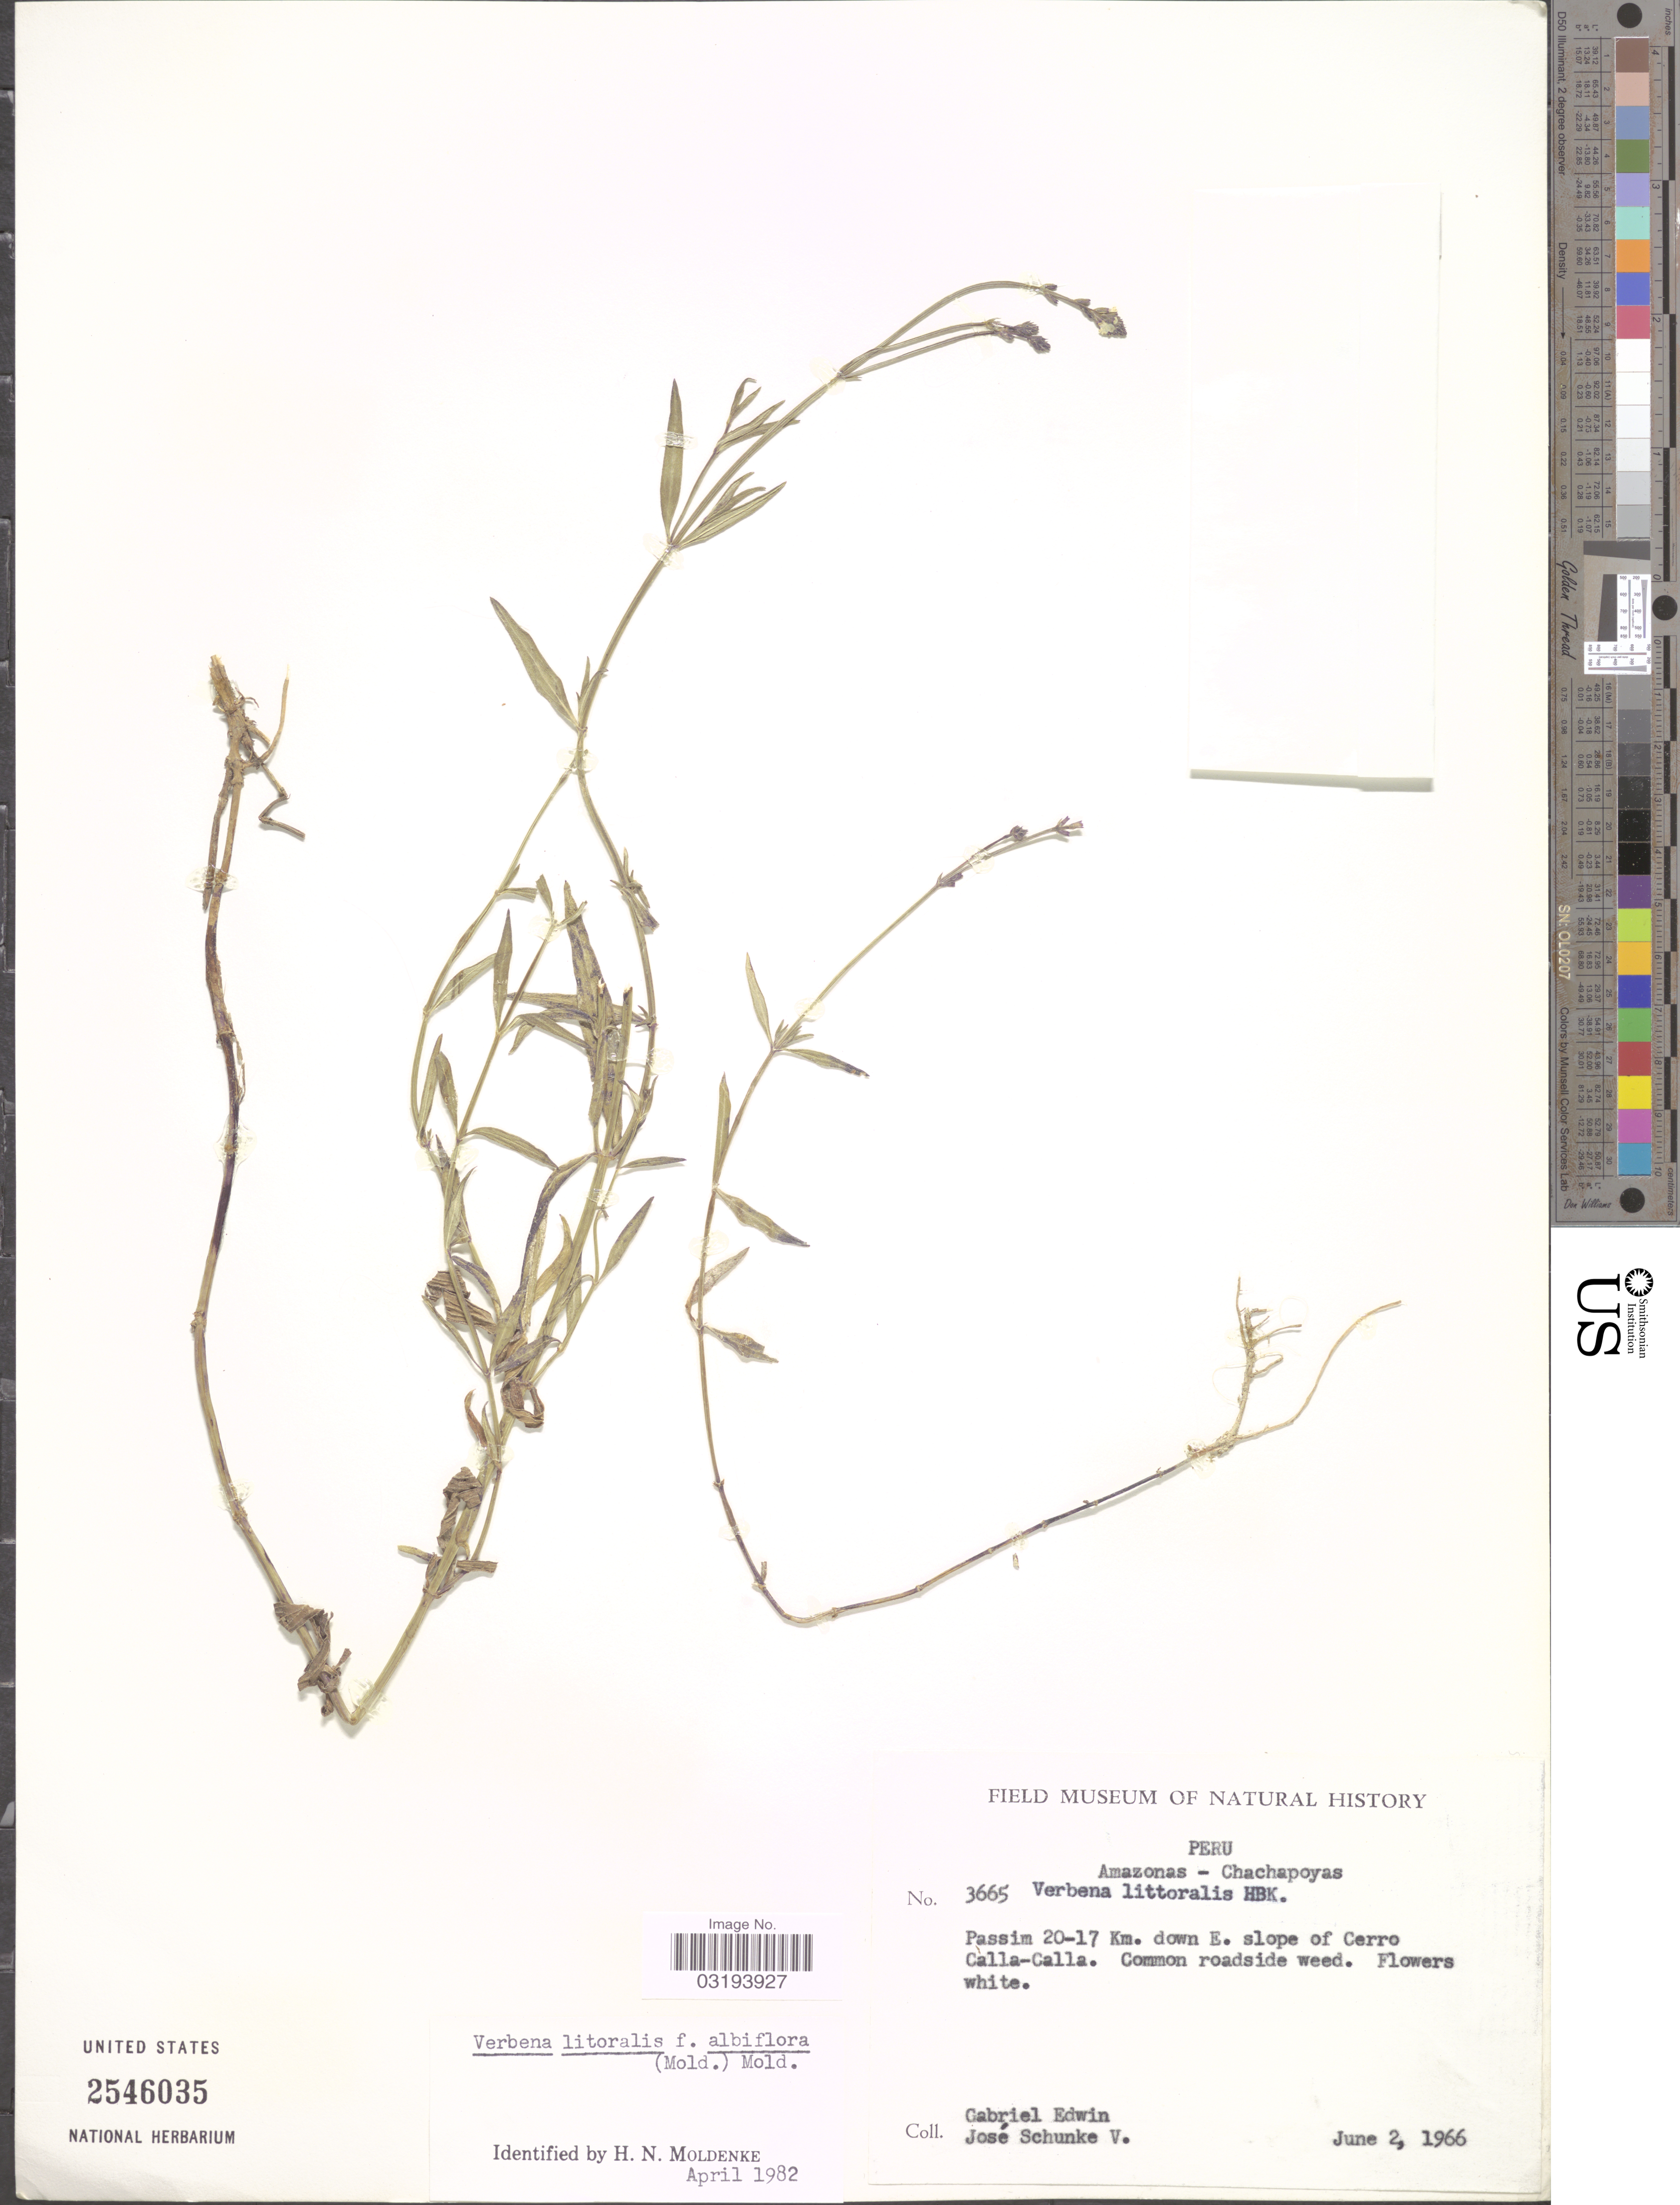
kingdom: Plantae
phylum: Tracheophyta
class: Magnoliopsida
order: Lamiales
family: Verbenaceae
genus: Verbena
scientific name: Verbena litoralis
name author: Kunth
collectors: G. Edwin & J. Schunke Vigo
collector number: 3665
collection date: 1966-06-02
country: Peru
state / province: Amazonas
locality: Amazonas - Chachapoyas. Passim 20-17 Km. down E. slope of Cerro Calla-Calla.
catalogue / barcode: US 2546035